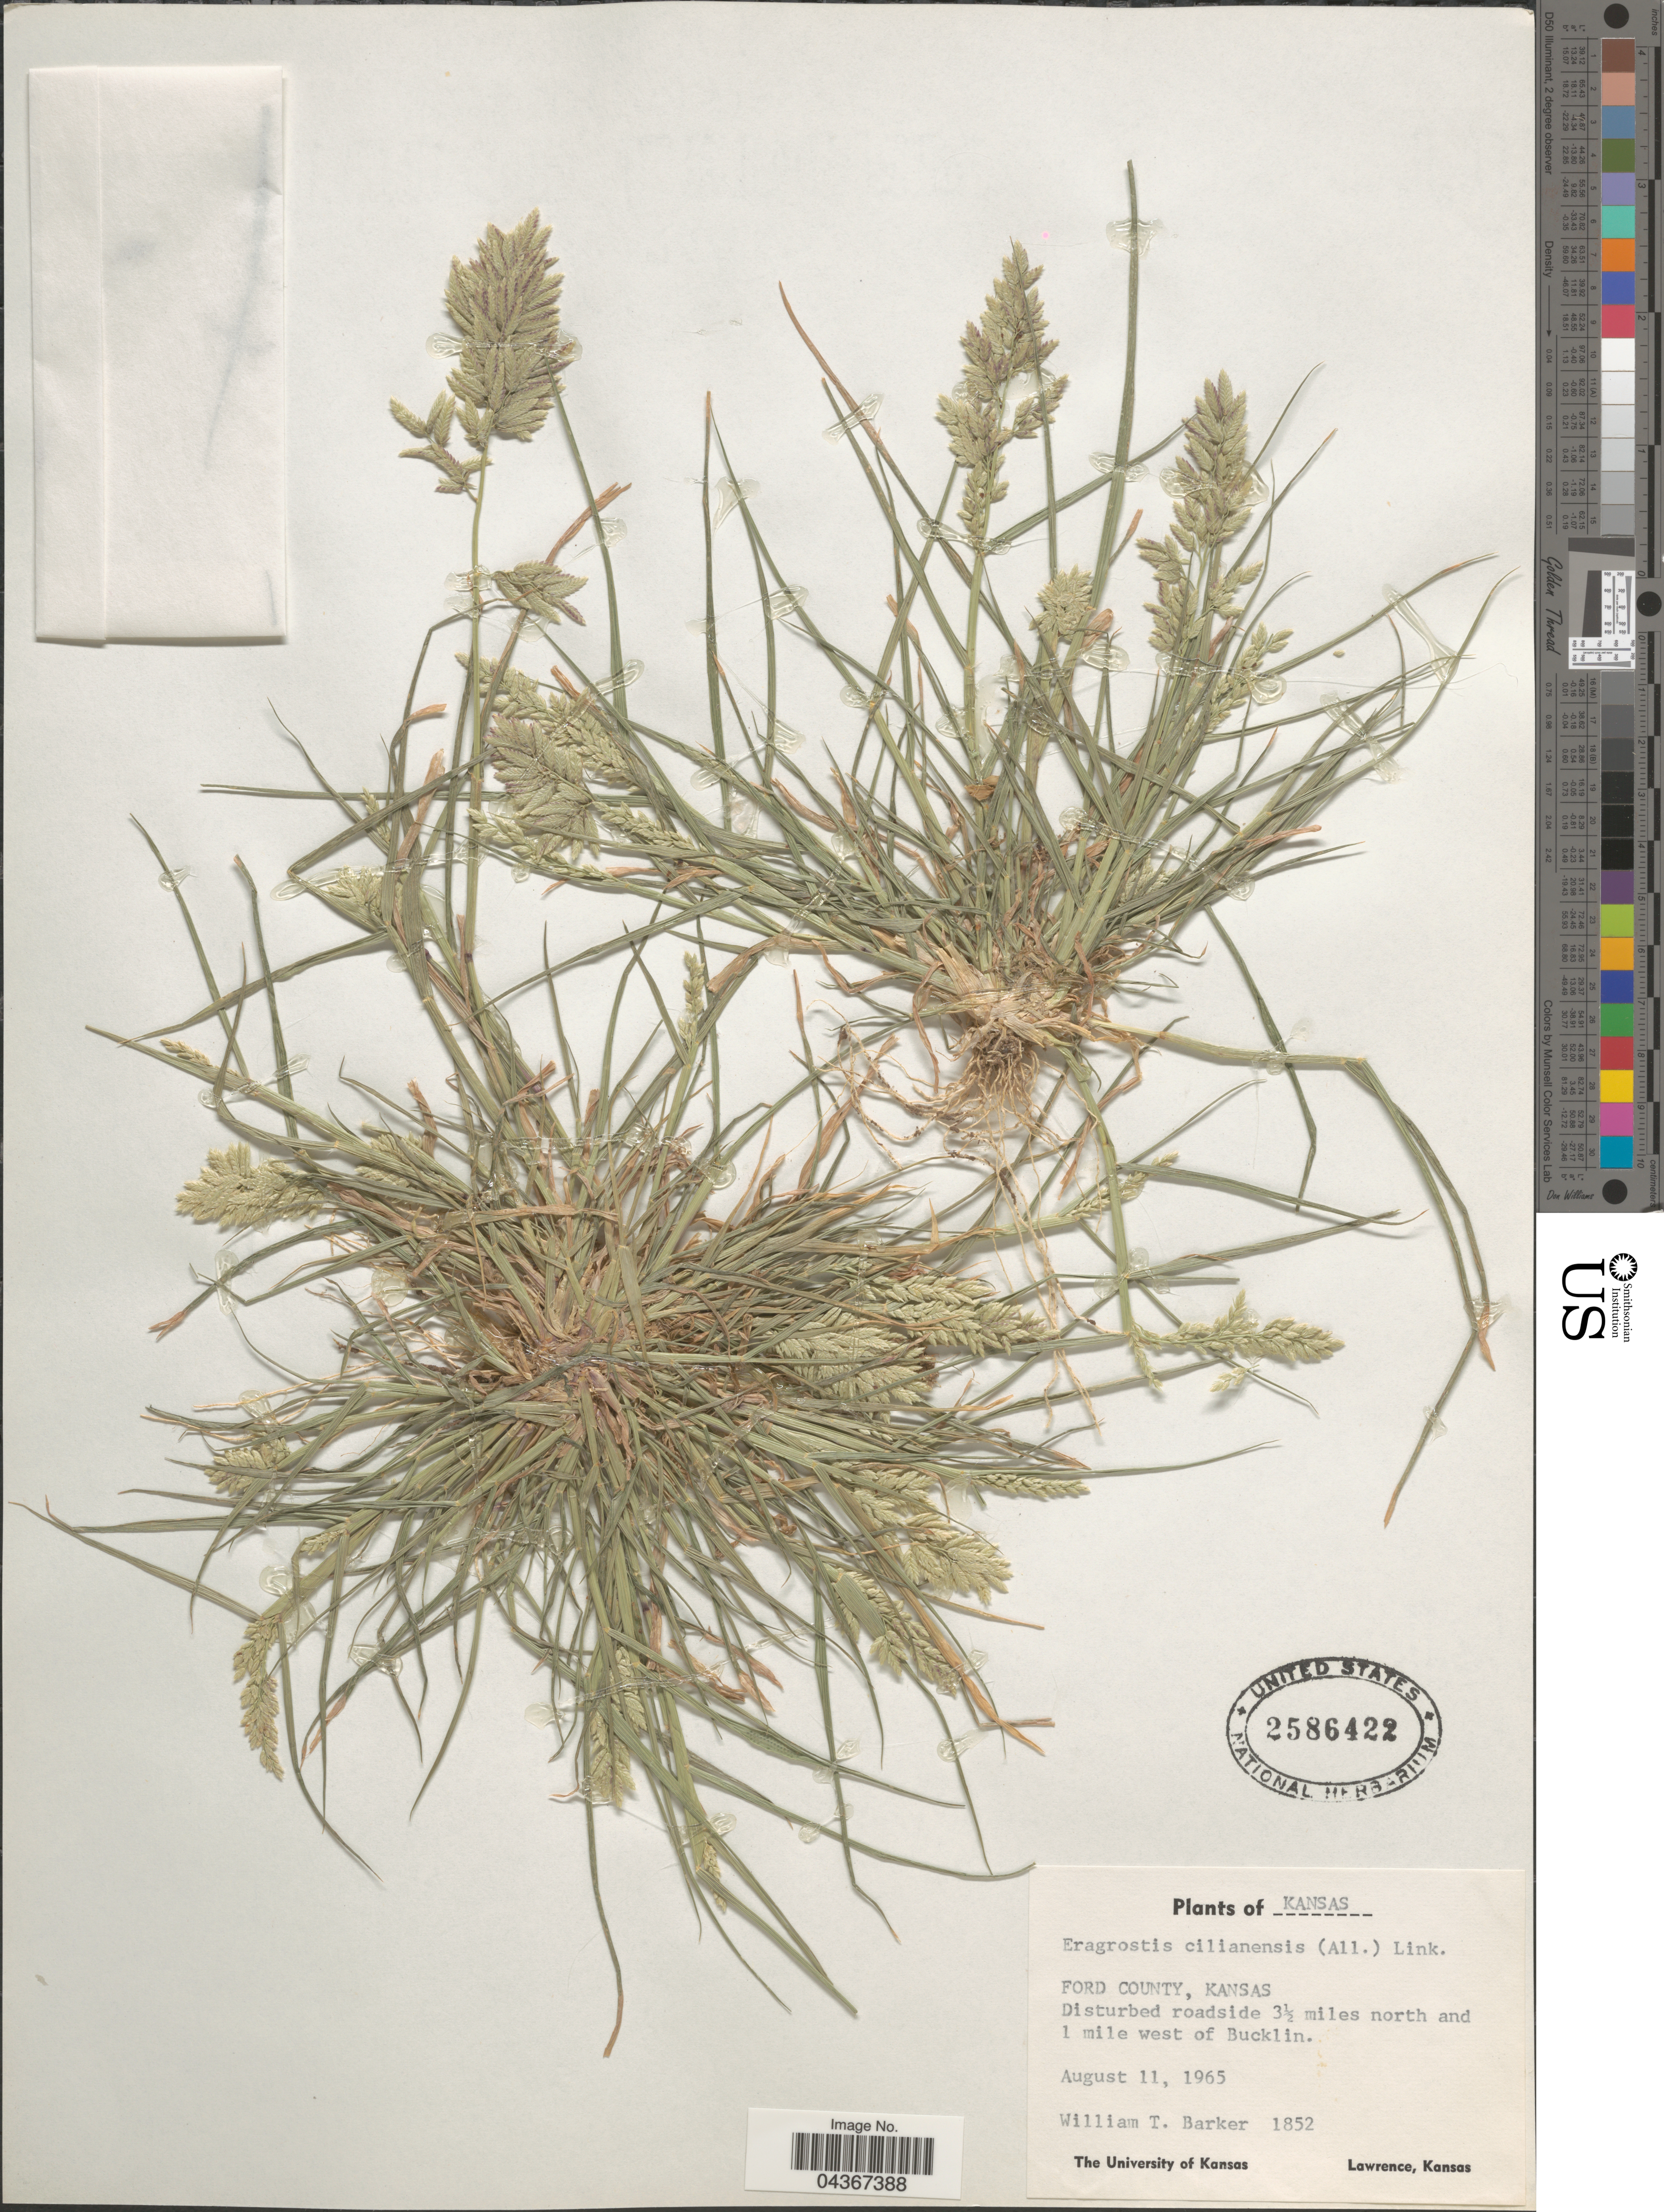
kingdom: Plantae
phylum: Tracheophyta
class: Liliopsida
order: Poales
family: Poaceae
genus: Eragrostis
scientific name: Eragrostis cilianensis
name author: (Bellardi) Vignolo ex Janch.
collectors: W. T. Barker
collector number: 1852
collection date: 1965-08-11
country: United States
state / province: Kansas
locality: Ford County. Disturbed roadside 3½ miles north and 1 mile west of Bucklin.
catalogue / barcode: US 2586422